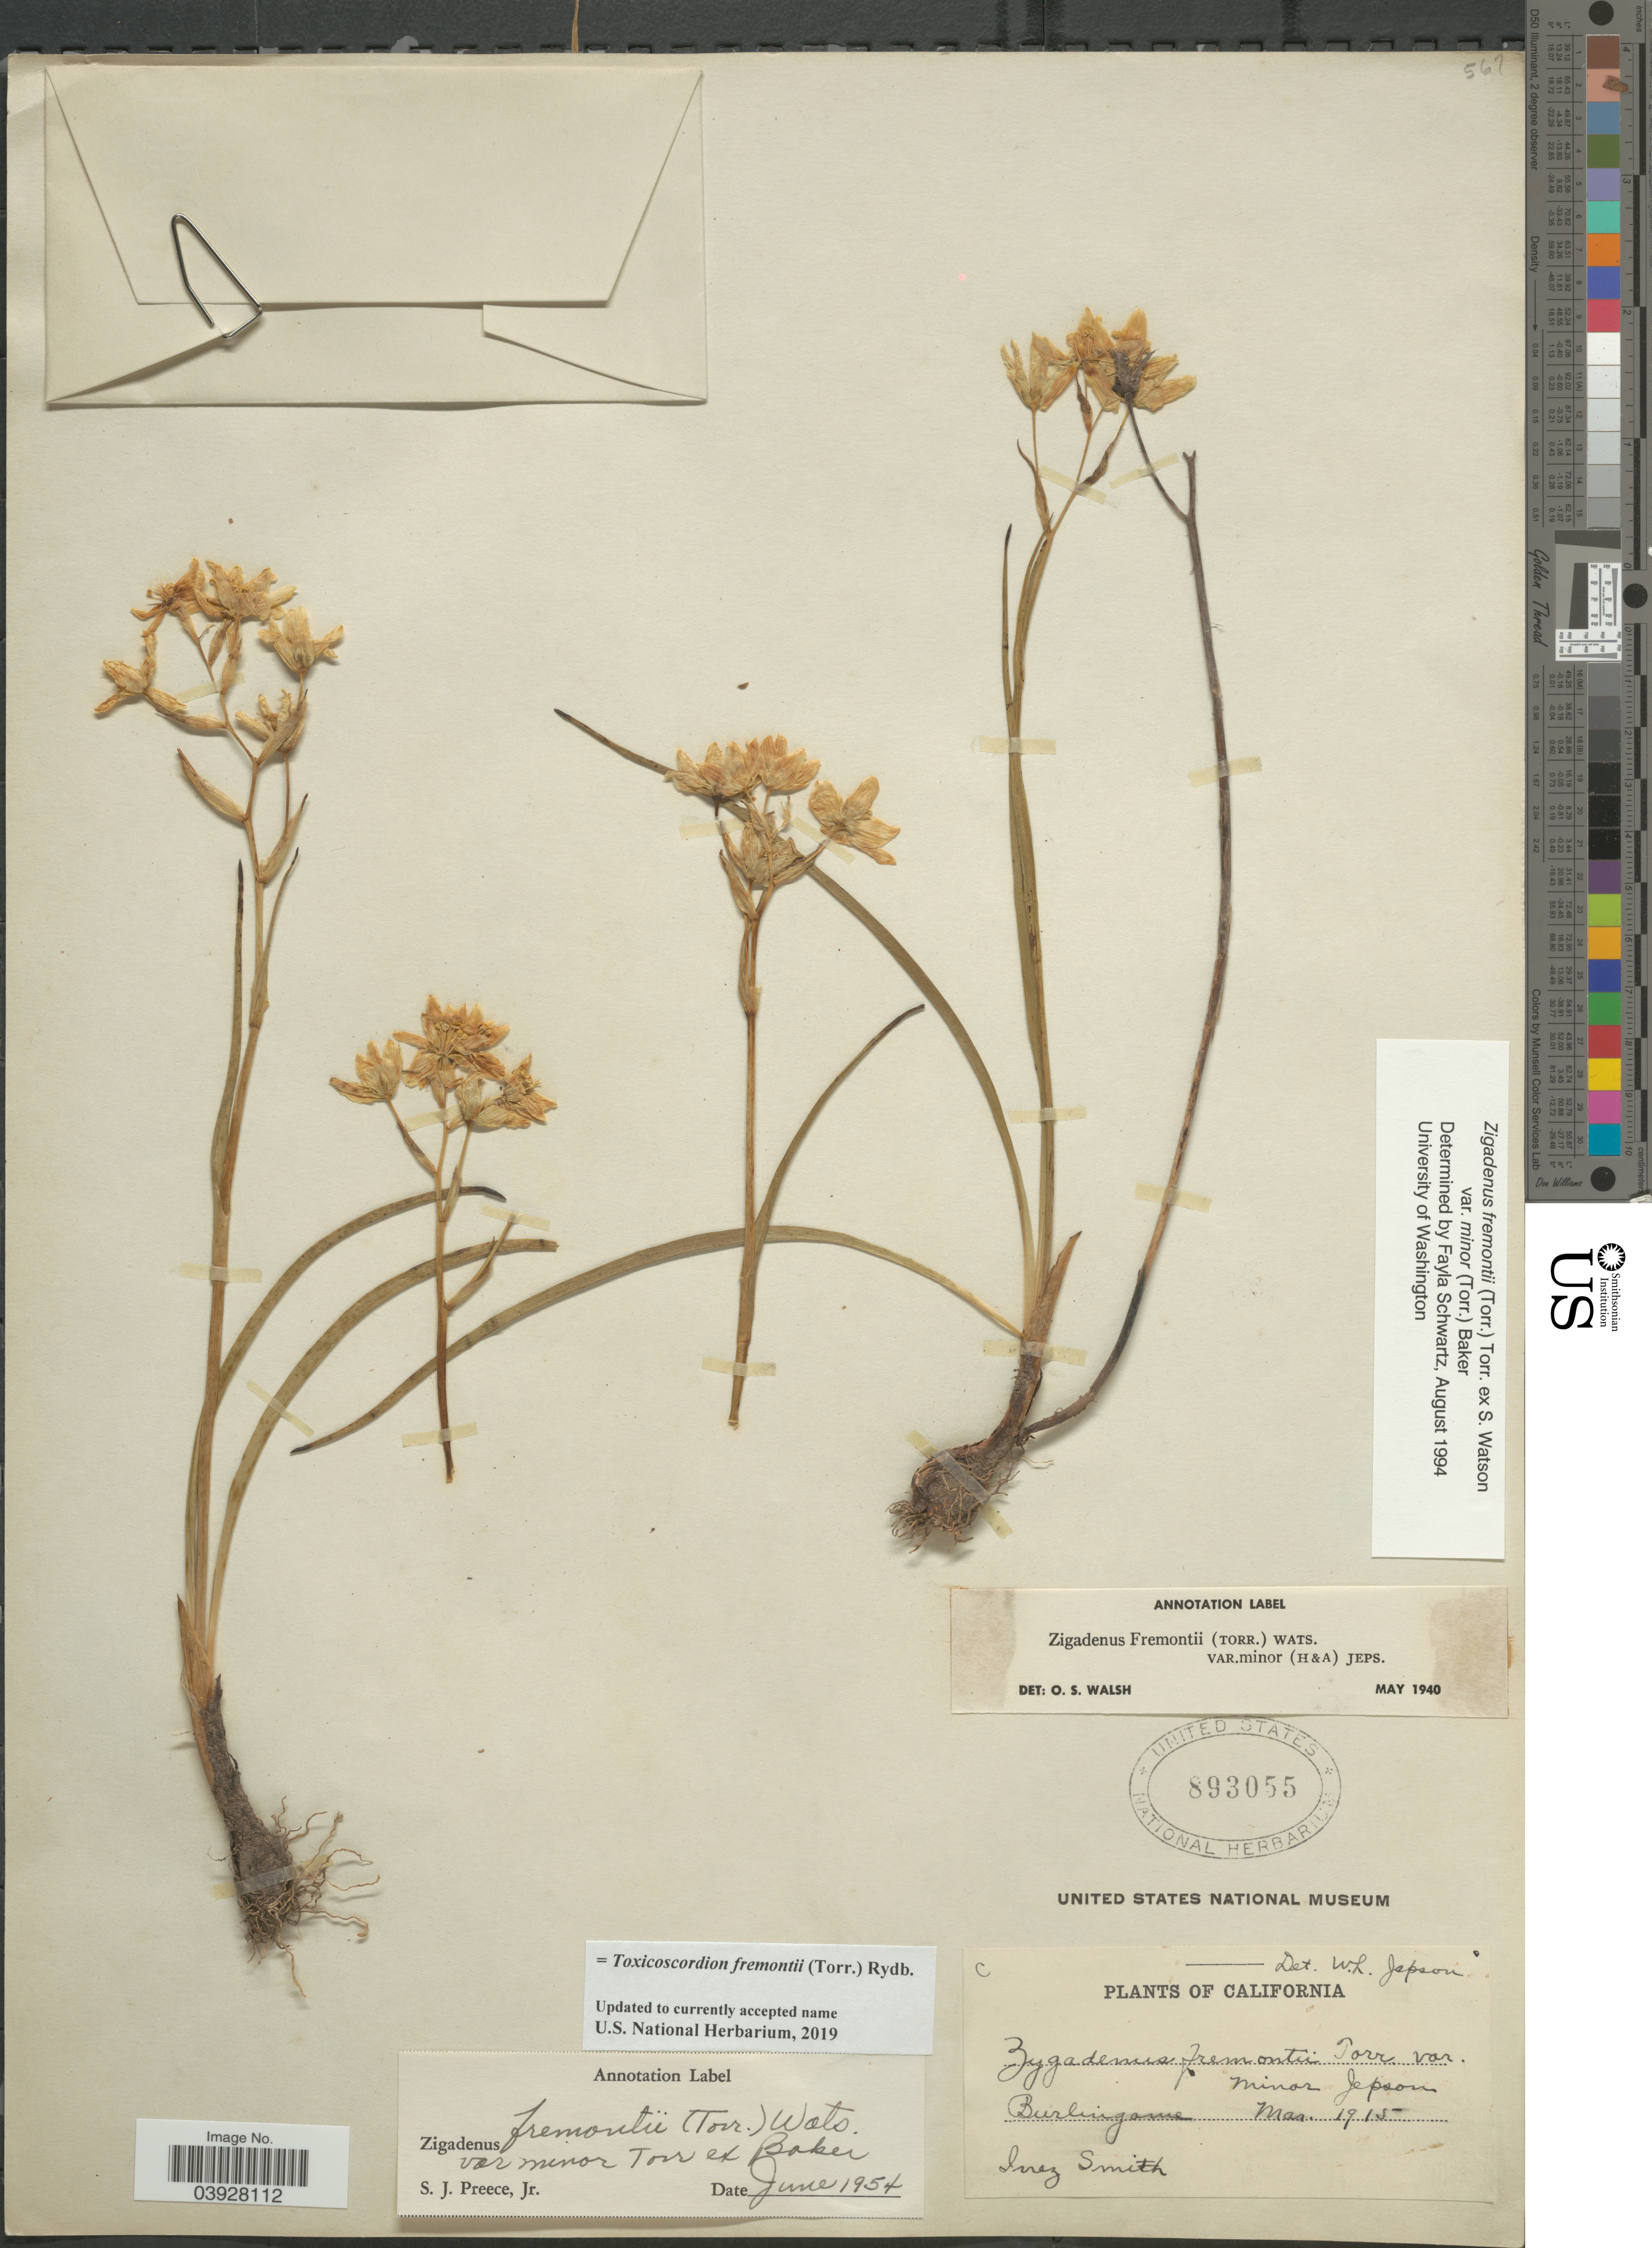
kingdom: Plantae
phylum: Tracheophyta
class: Liliopsida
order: Liliales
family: Melanthiaceae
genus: Toxicoscordion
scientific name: Toxicoscordion fremontii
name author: (Torr.) Rydb.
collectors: I. Smith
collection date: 1915-03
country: United States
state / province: California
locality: Burlingame.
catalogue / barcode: US 893055